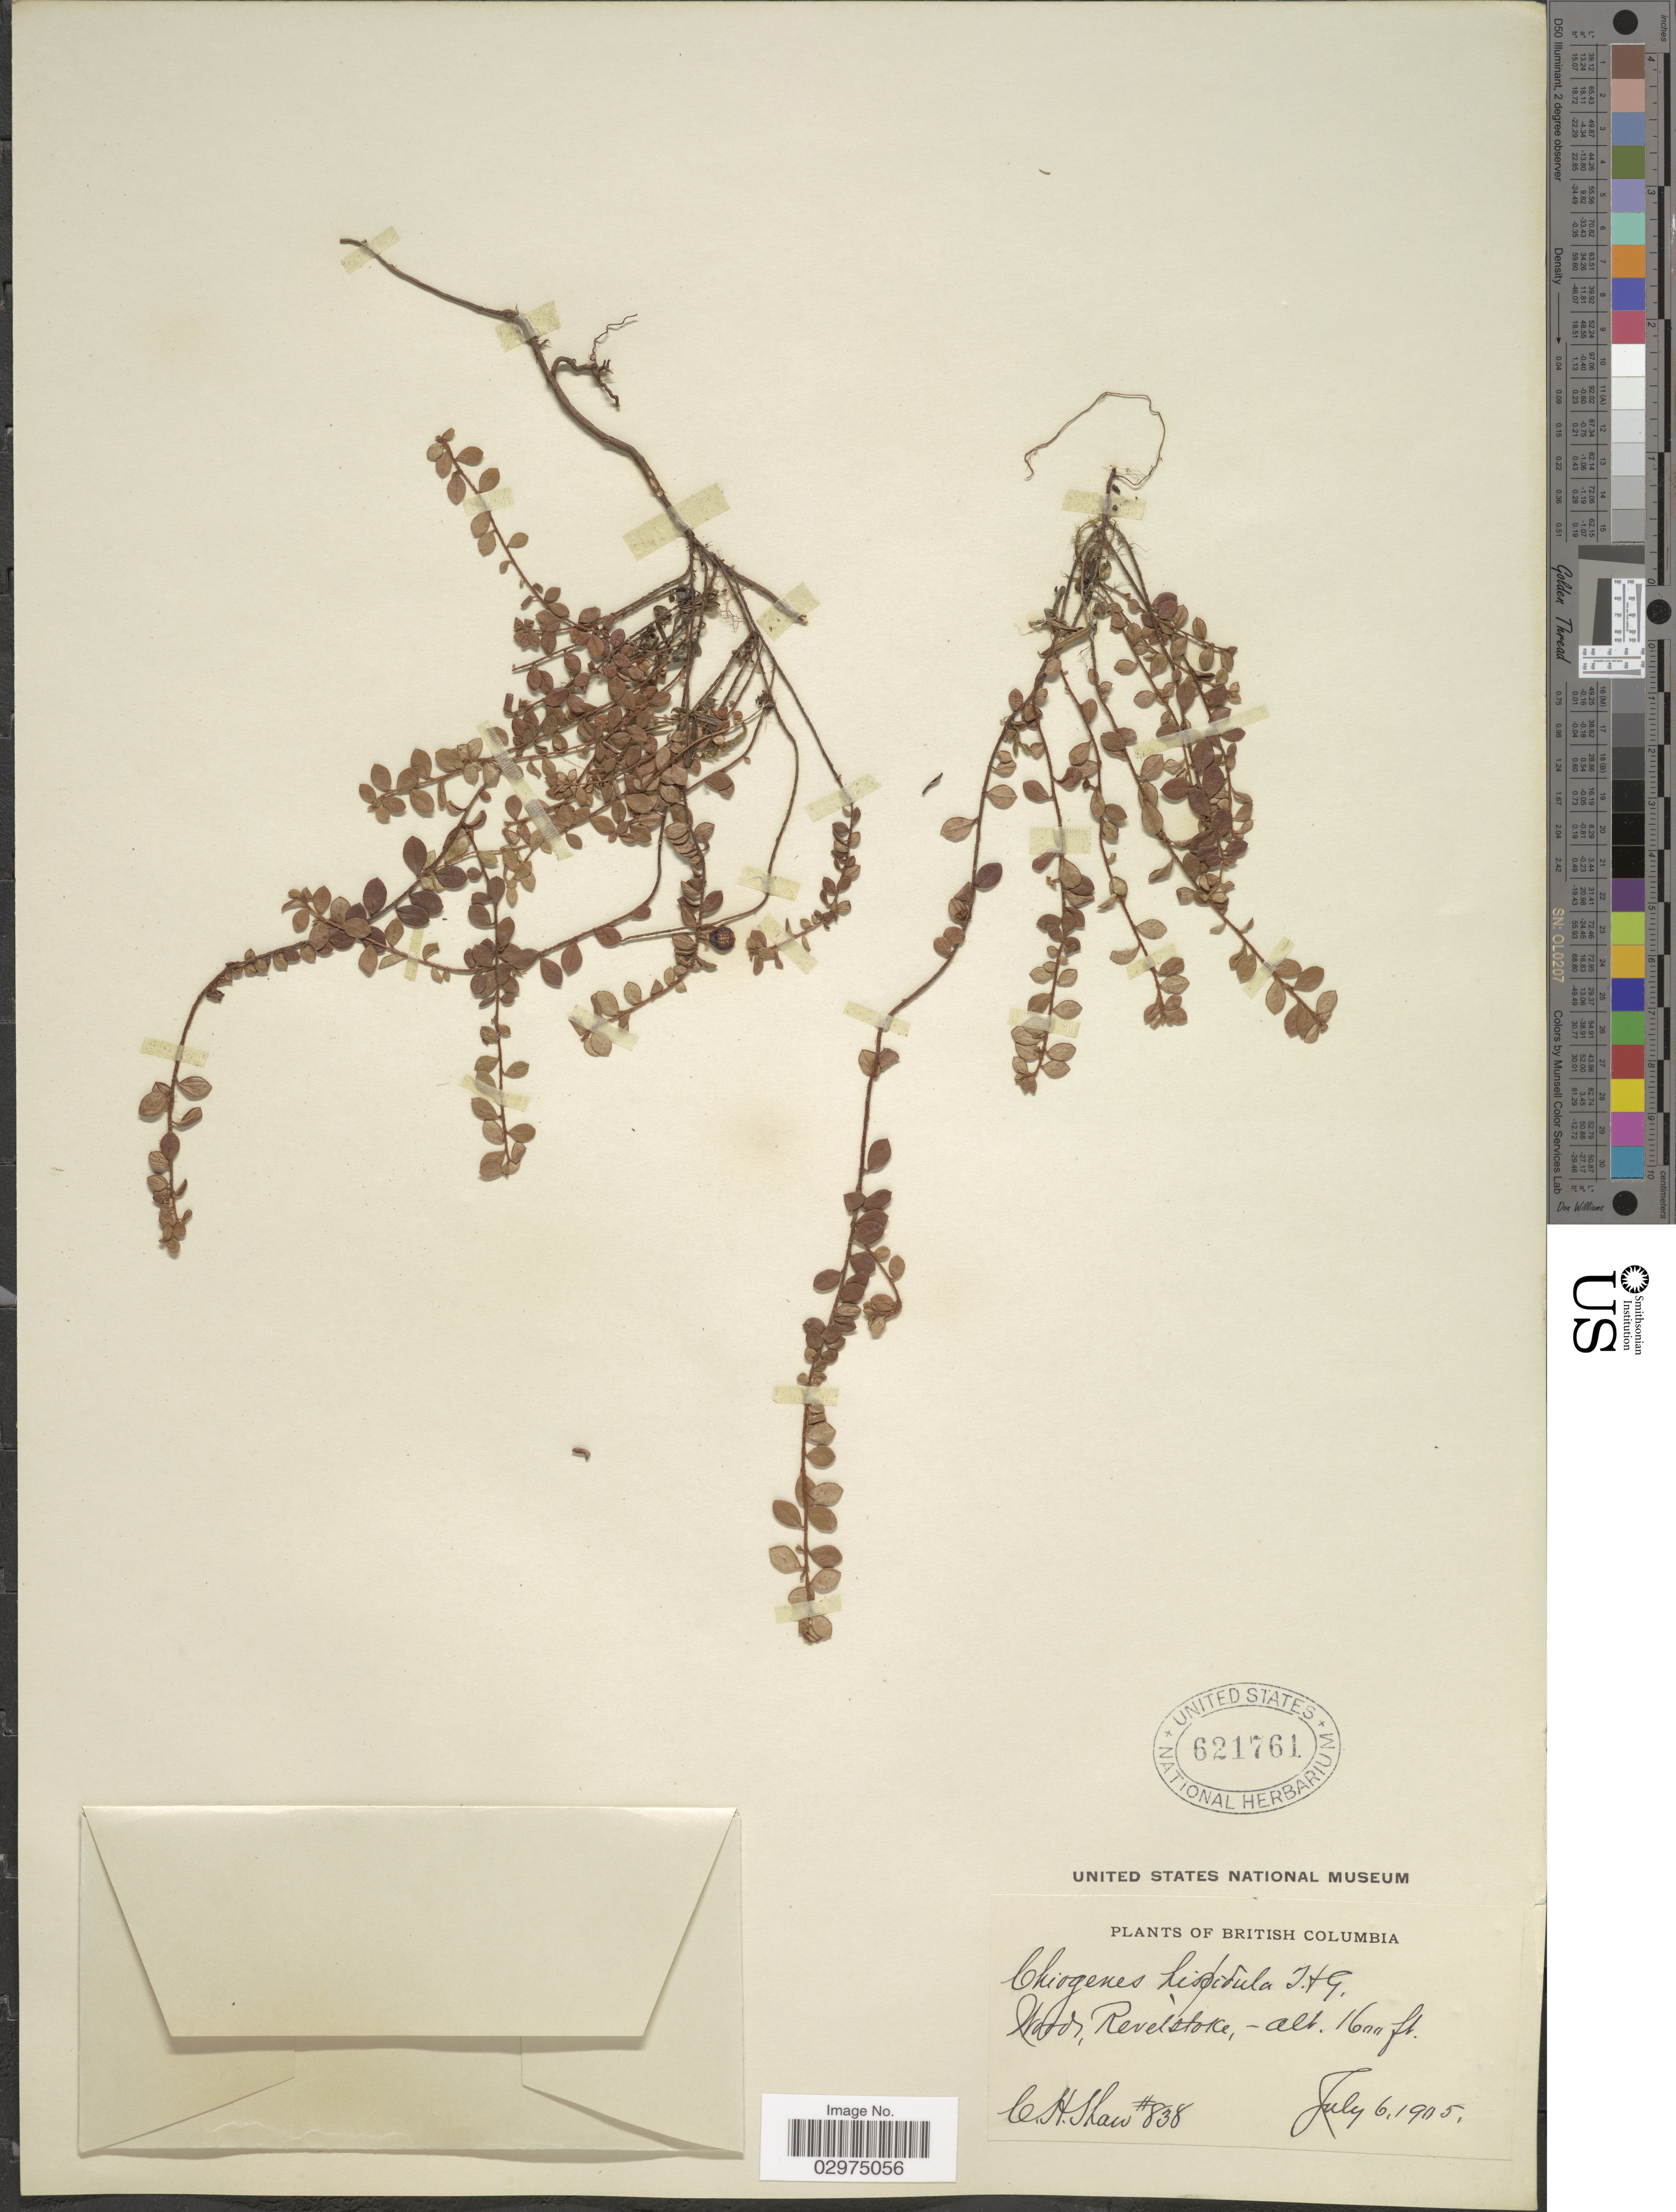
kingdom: Plantae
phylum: Tracheophyta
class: Magnoliopsida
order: Ericales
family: Ericaceae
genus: Gaultheria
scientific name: Gaultheria hispidula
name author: (L.) Muhl. ex Bigelow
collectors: C. H. Shaw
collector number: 838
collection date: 1905-07-06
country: Canada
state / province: British Columbia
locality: Woods, Revelstoke.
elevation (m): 488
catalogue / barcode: US 621761